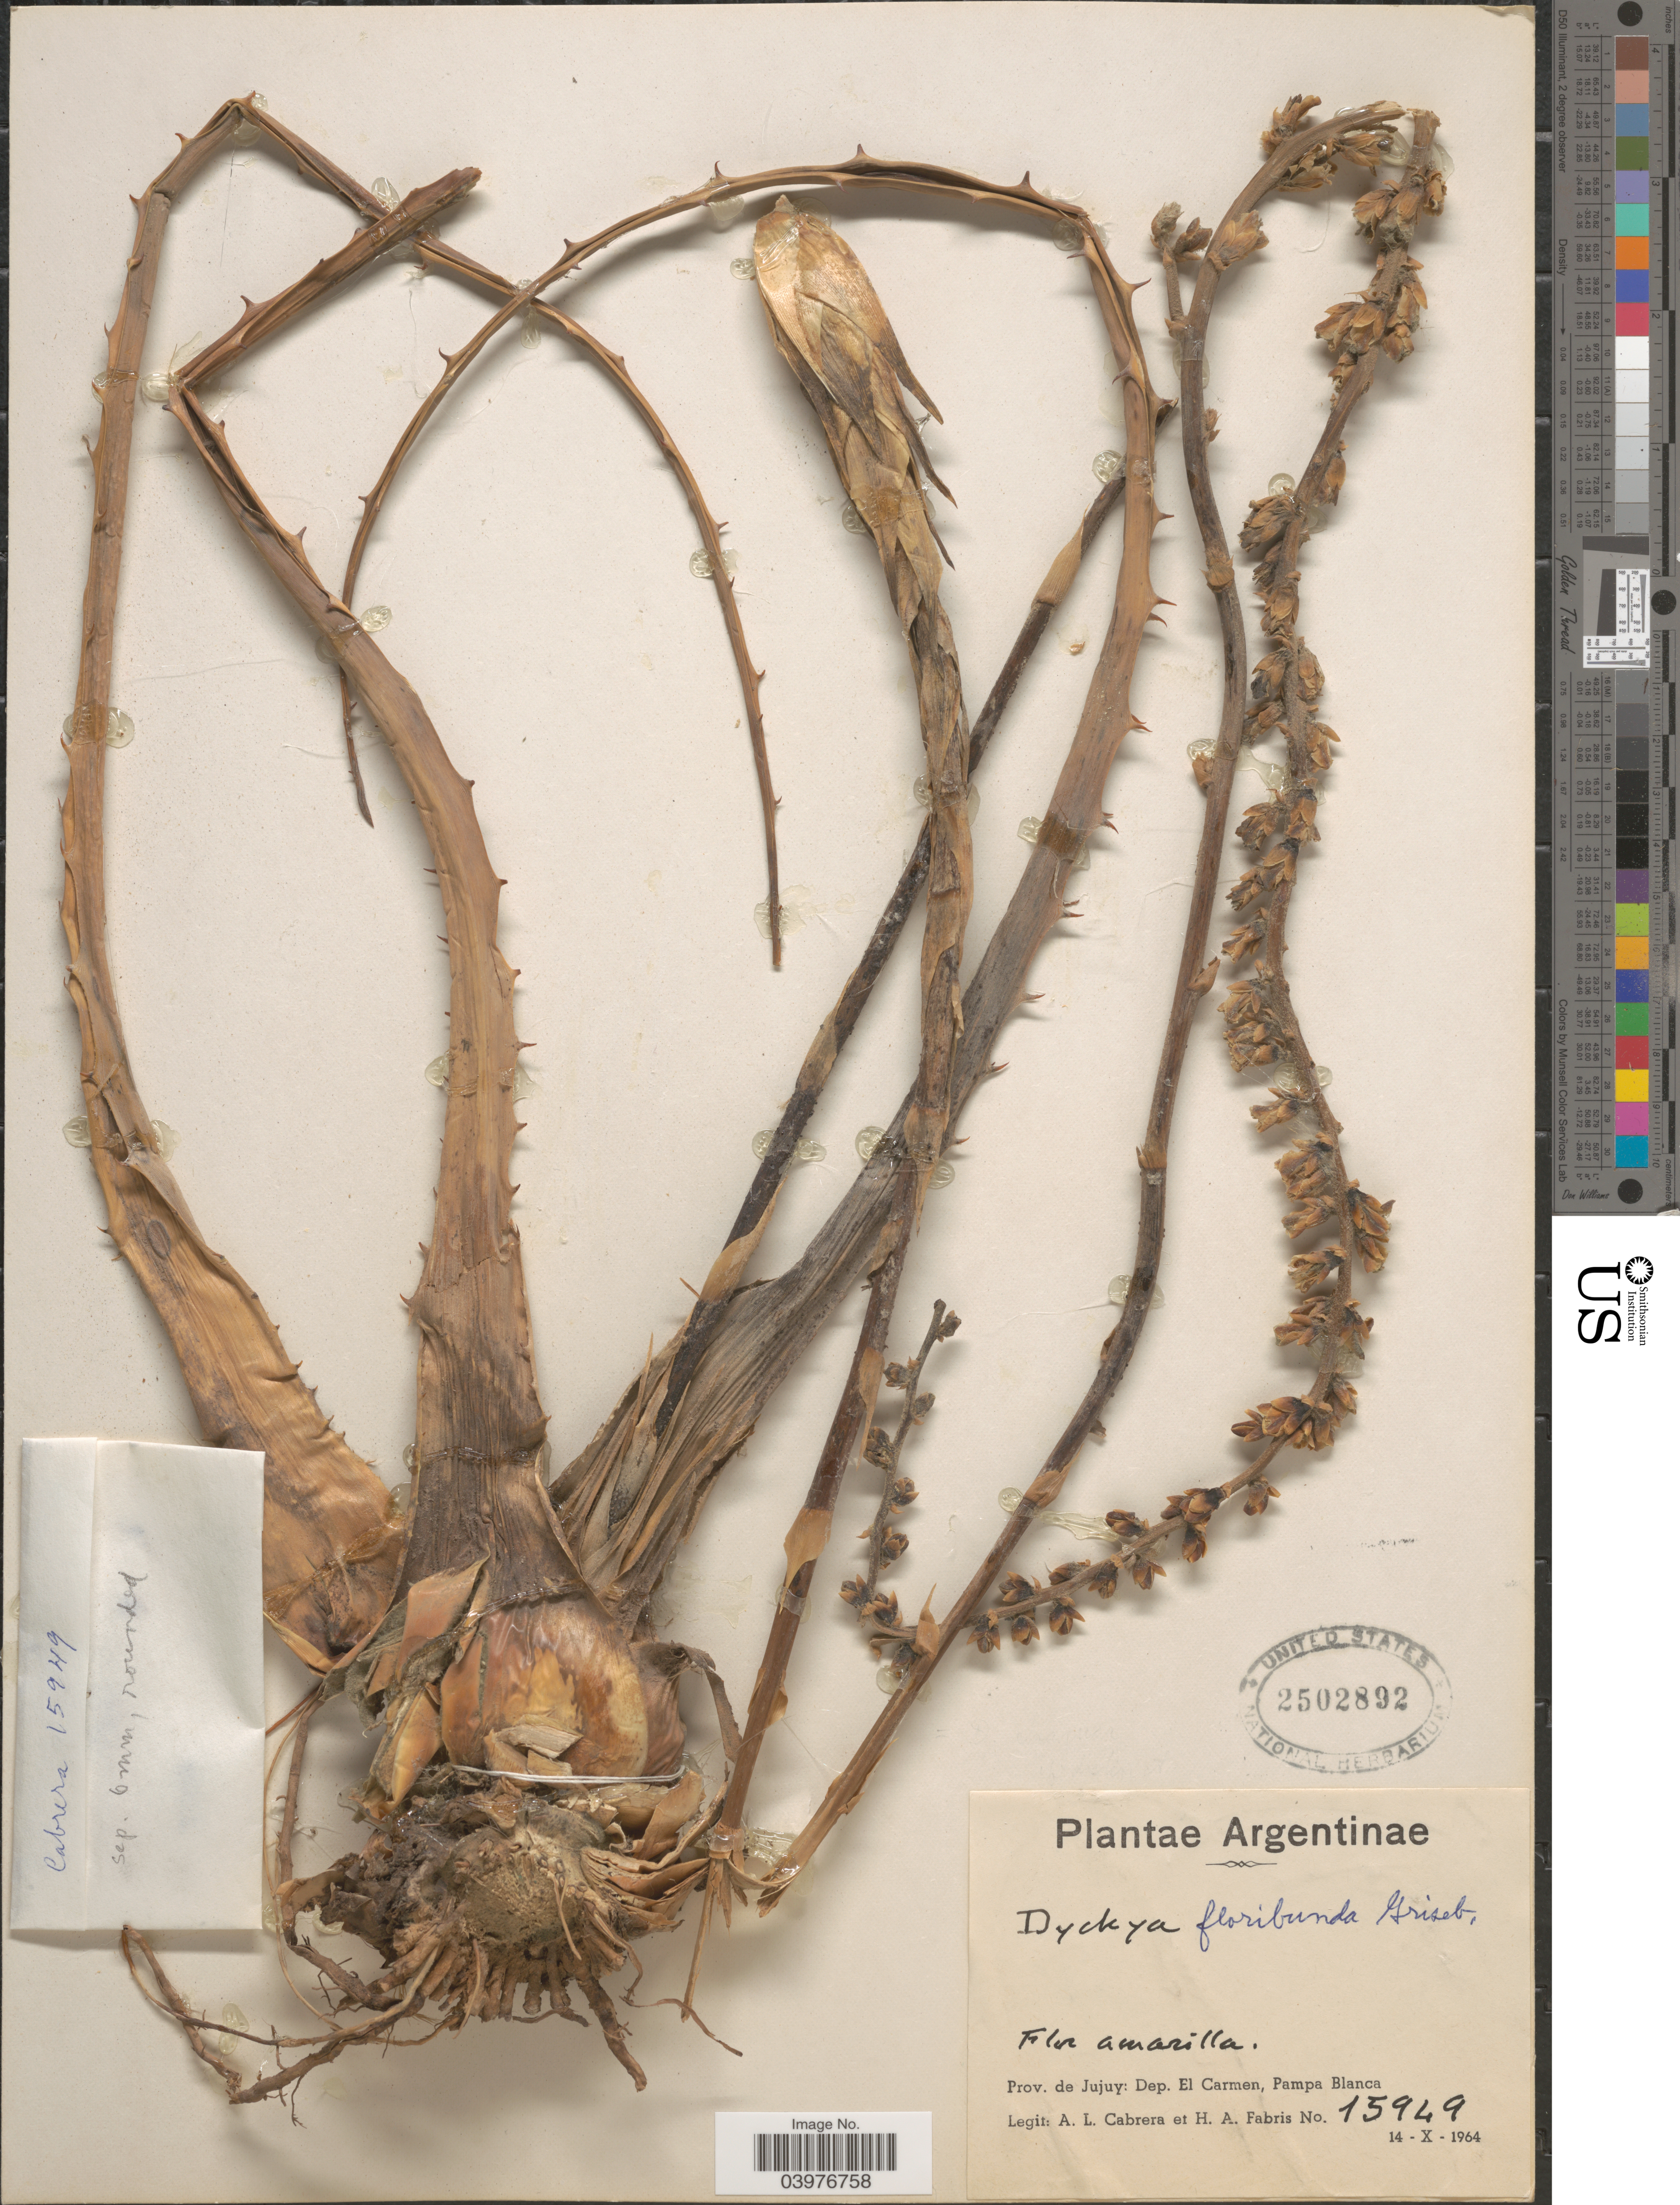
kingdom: Plantae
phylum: Tracheophyta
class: Liliopsida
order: Poales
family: Bromeliaceae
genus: Dyckia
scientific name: Dyckia floribunda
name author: Griseb.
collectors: A. L. Cabrera & H. A. Fabris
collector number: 15949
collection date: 1964-10-14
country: Argentina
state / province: Jujuy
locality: Dep. El Carmen, Pampa Blanca.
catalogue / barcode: US 2502892